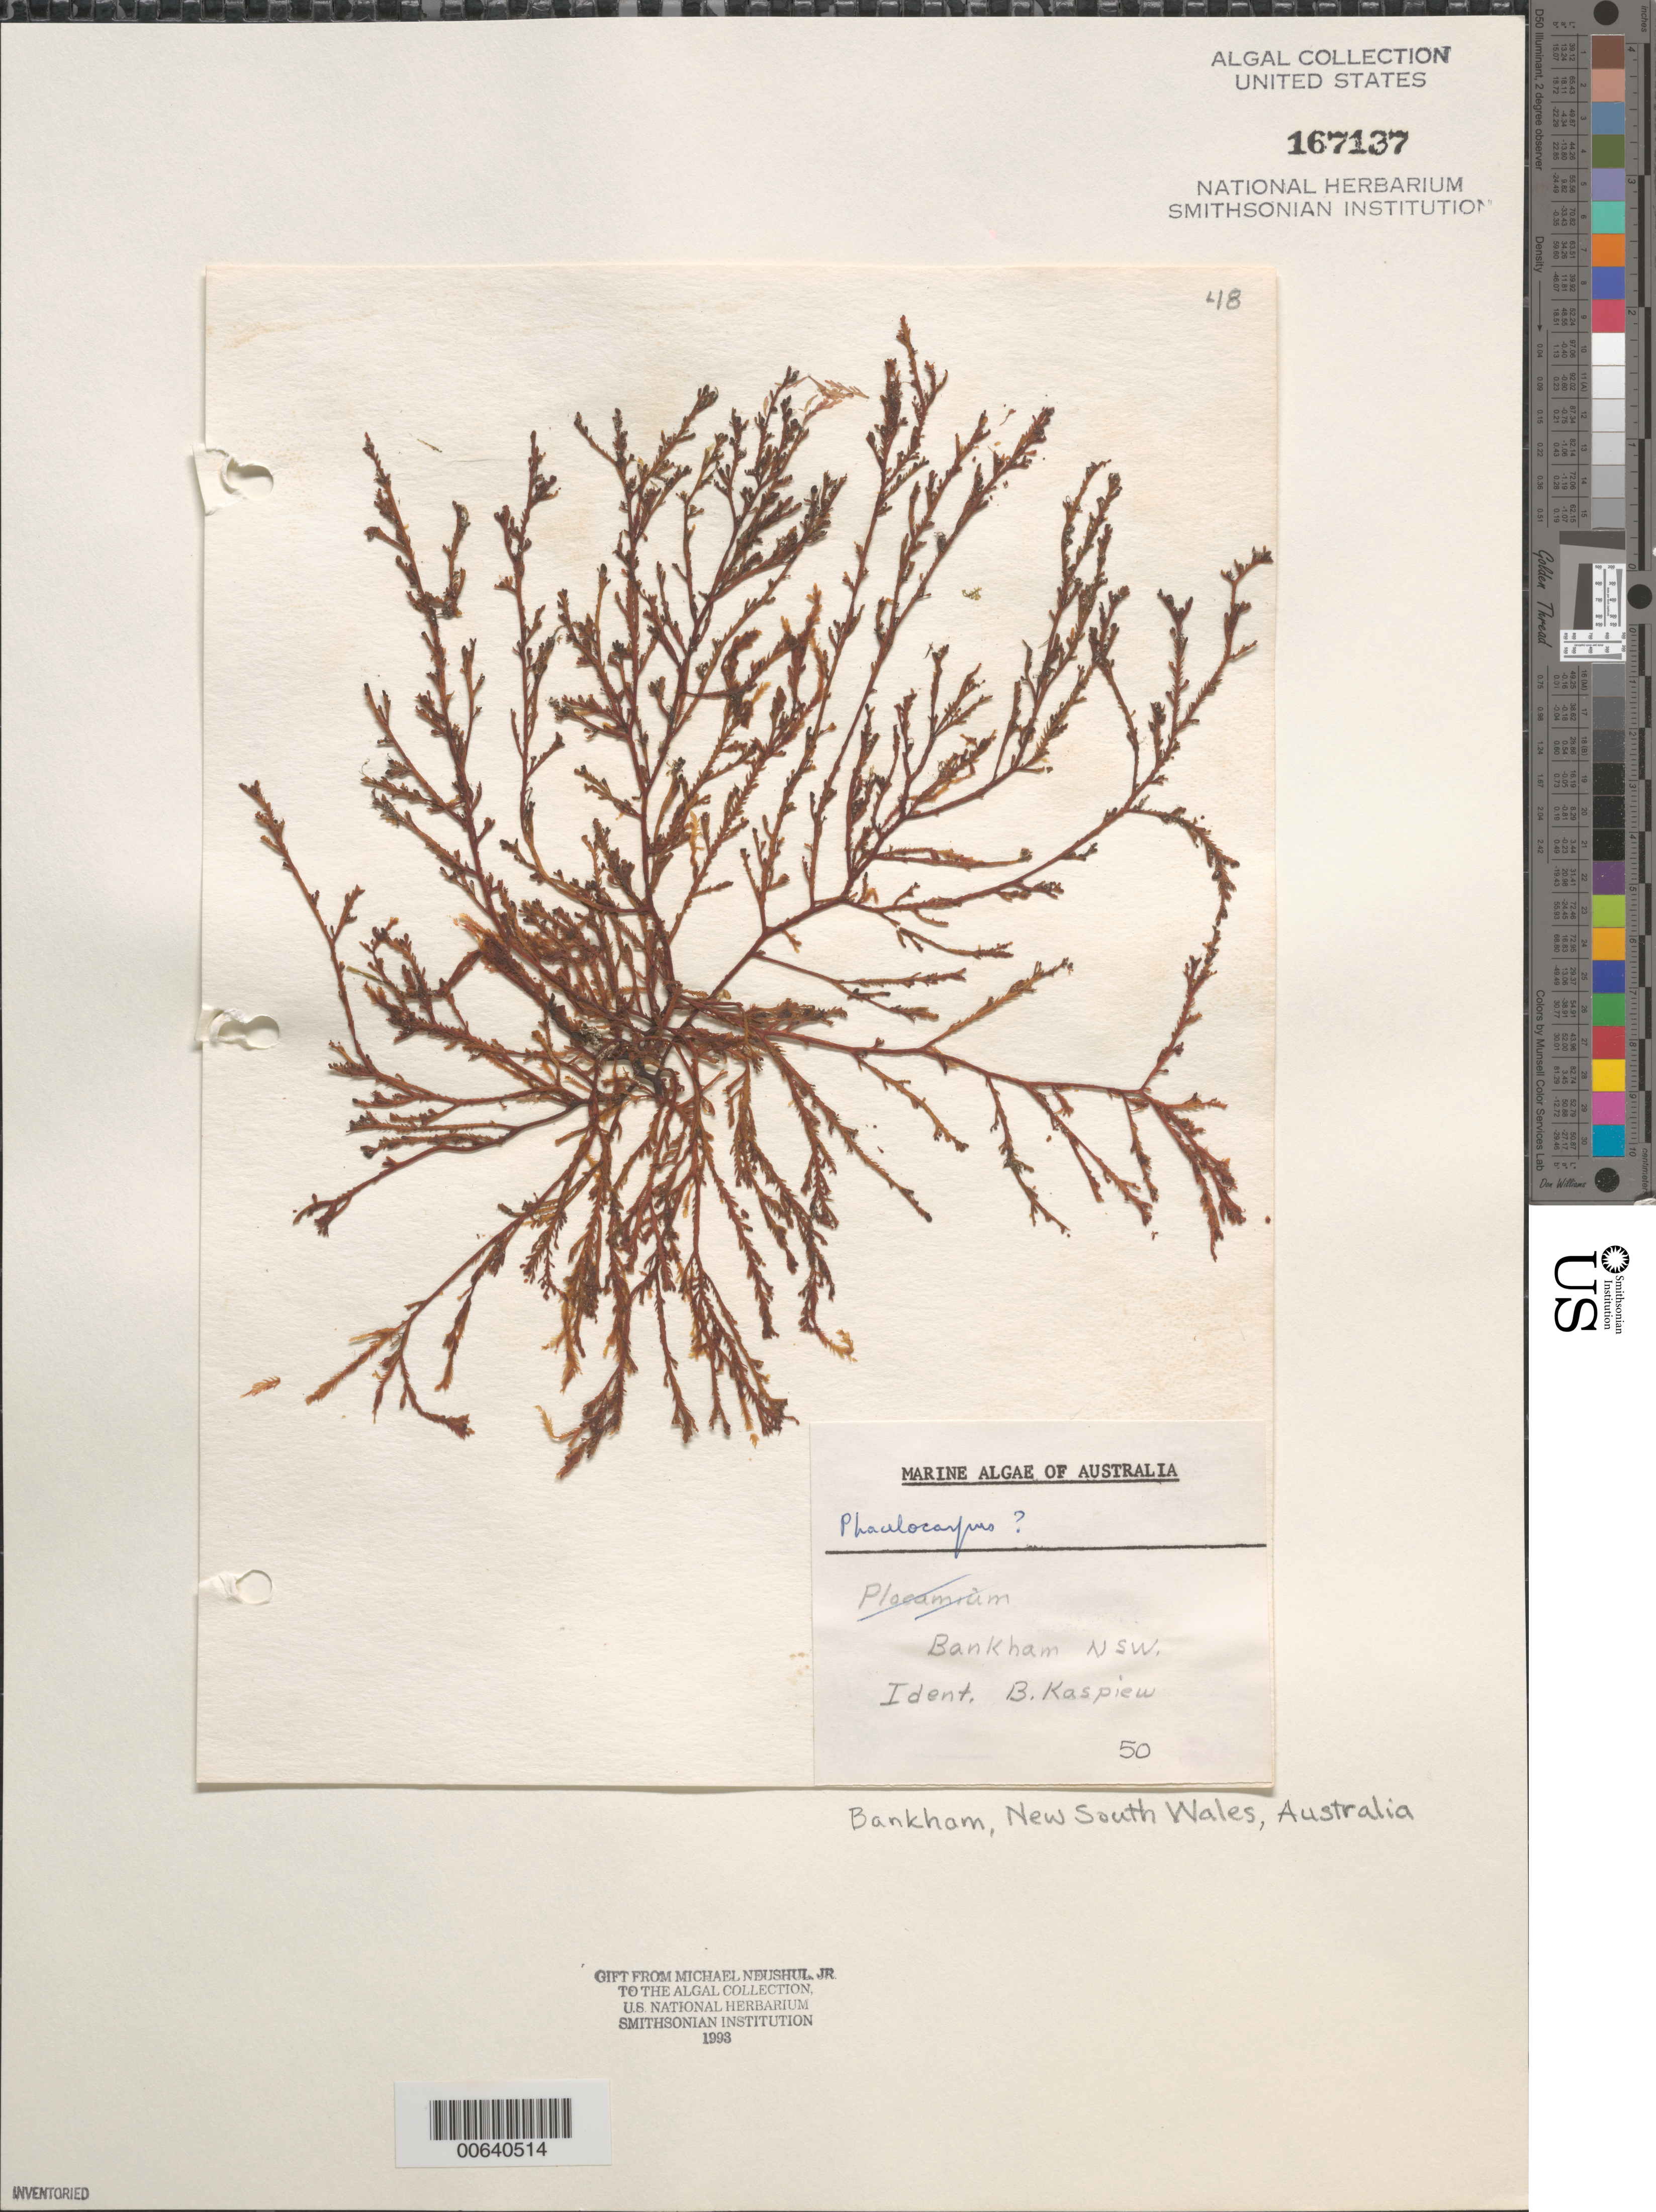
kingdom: Plantae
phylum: Rhodophyta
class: Florideophyceae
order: Gigartinales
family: Phacelocarpaceae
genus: Phacelocarpus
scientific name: Phacelocarpus sp.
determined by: Kaspiew, B.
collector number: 50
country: Australia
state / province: New South Wales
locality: Bankham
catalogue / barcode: US 167137